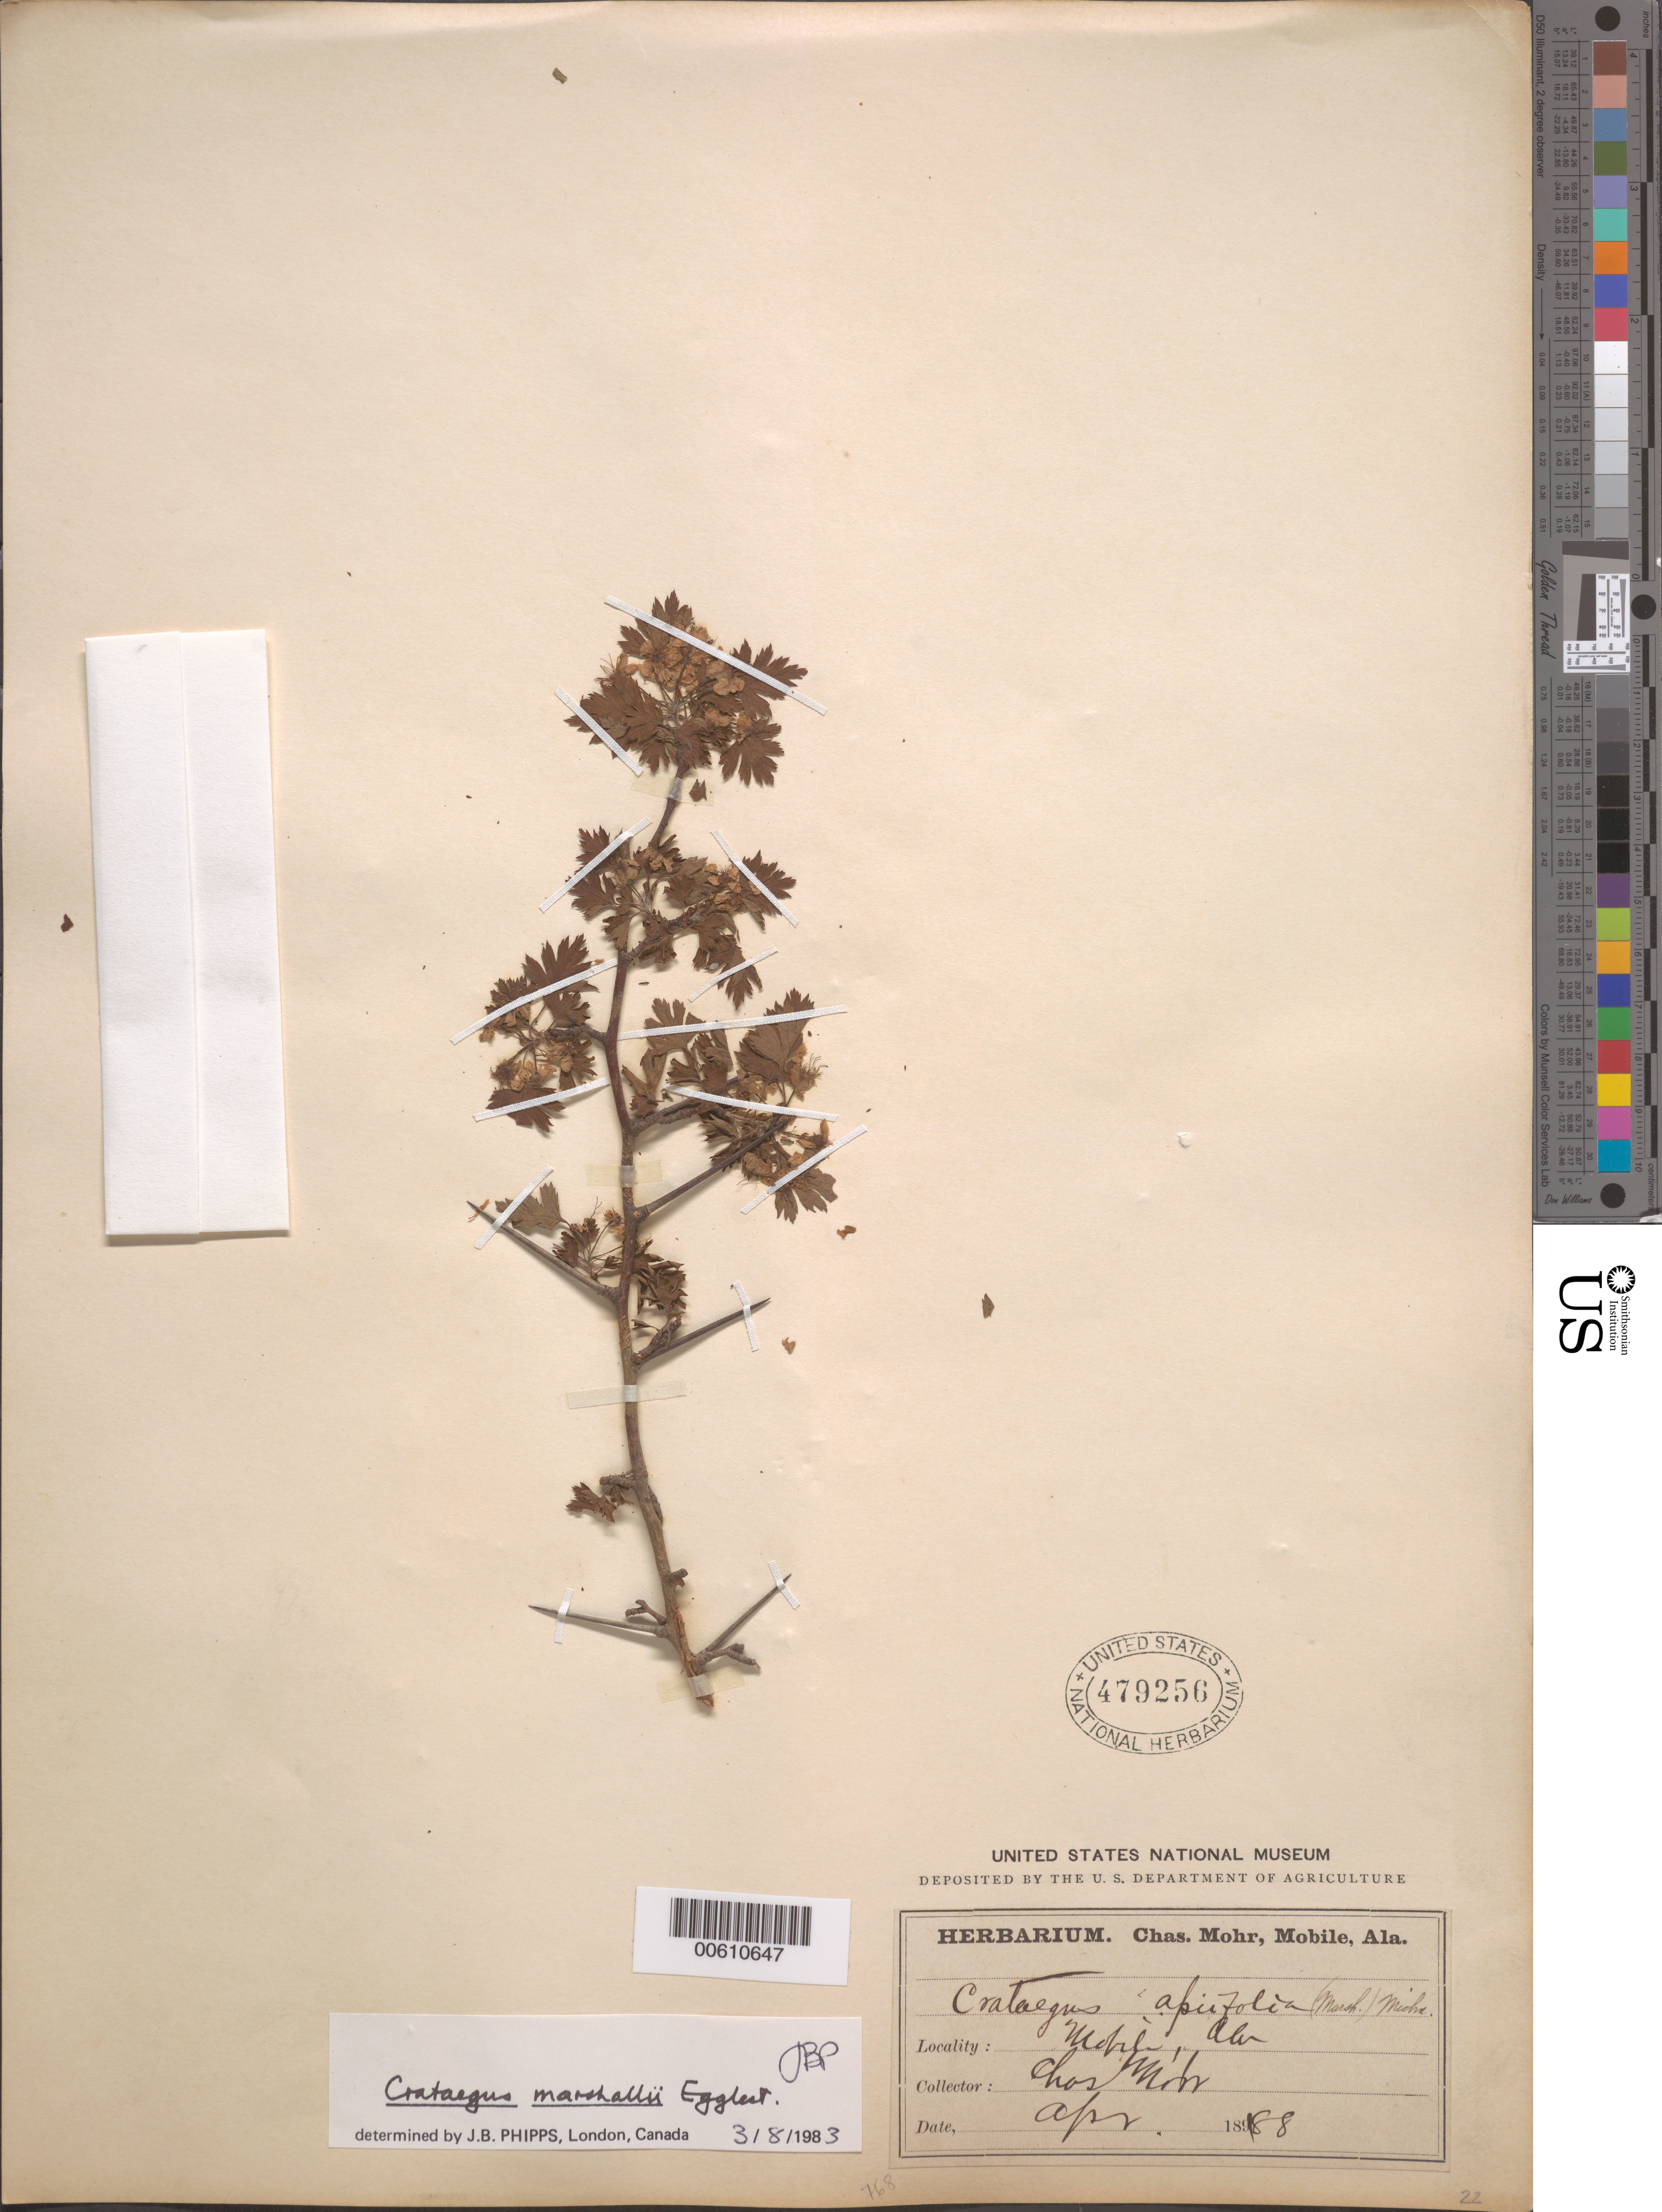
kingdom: Plantae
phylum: Tracheophyta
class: Magnoliopsida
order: Rosales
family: Rosaceae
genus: Crataegus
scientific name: Crataegus marshallii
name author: Eggl.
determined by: Phipps, James B., (UWO), University of Western Ontario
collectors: C. T. Mohr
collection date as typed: Apr 1888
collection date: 1888-04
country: United States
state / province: Alabama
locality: Mobile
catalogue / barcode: US 479256